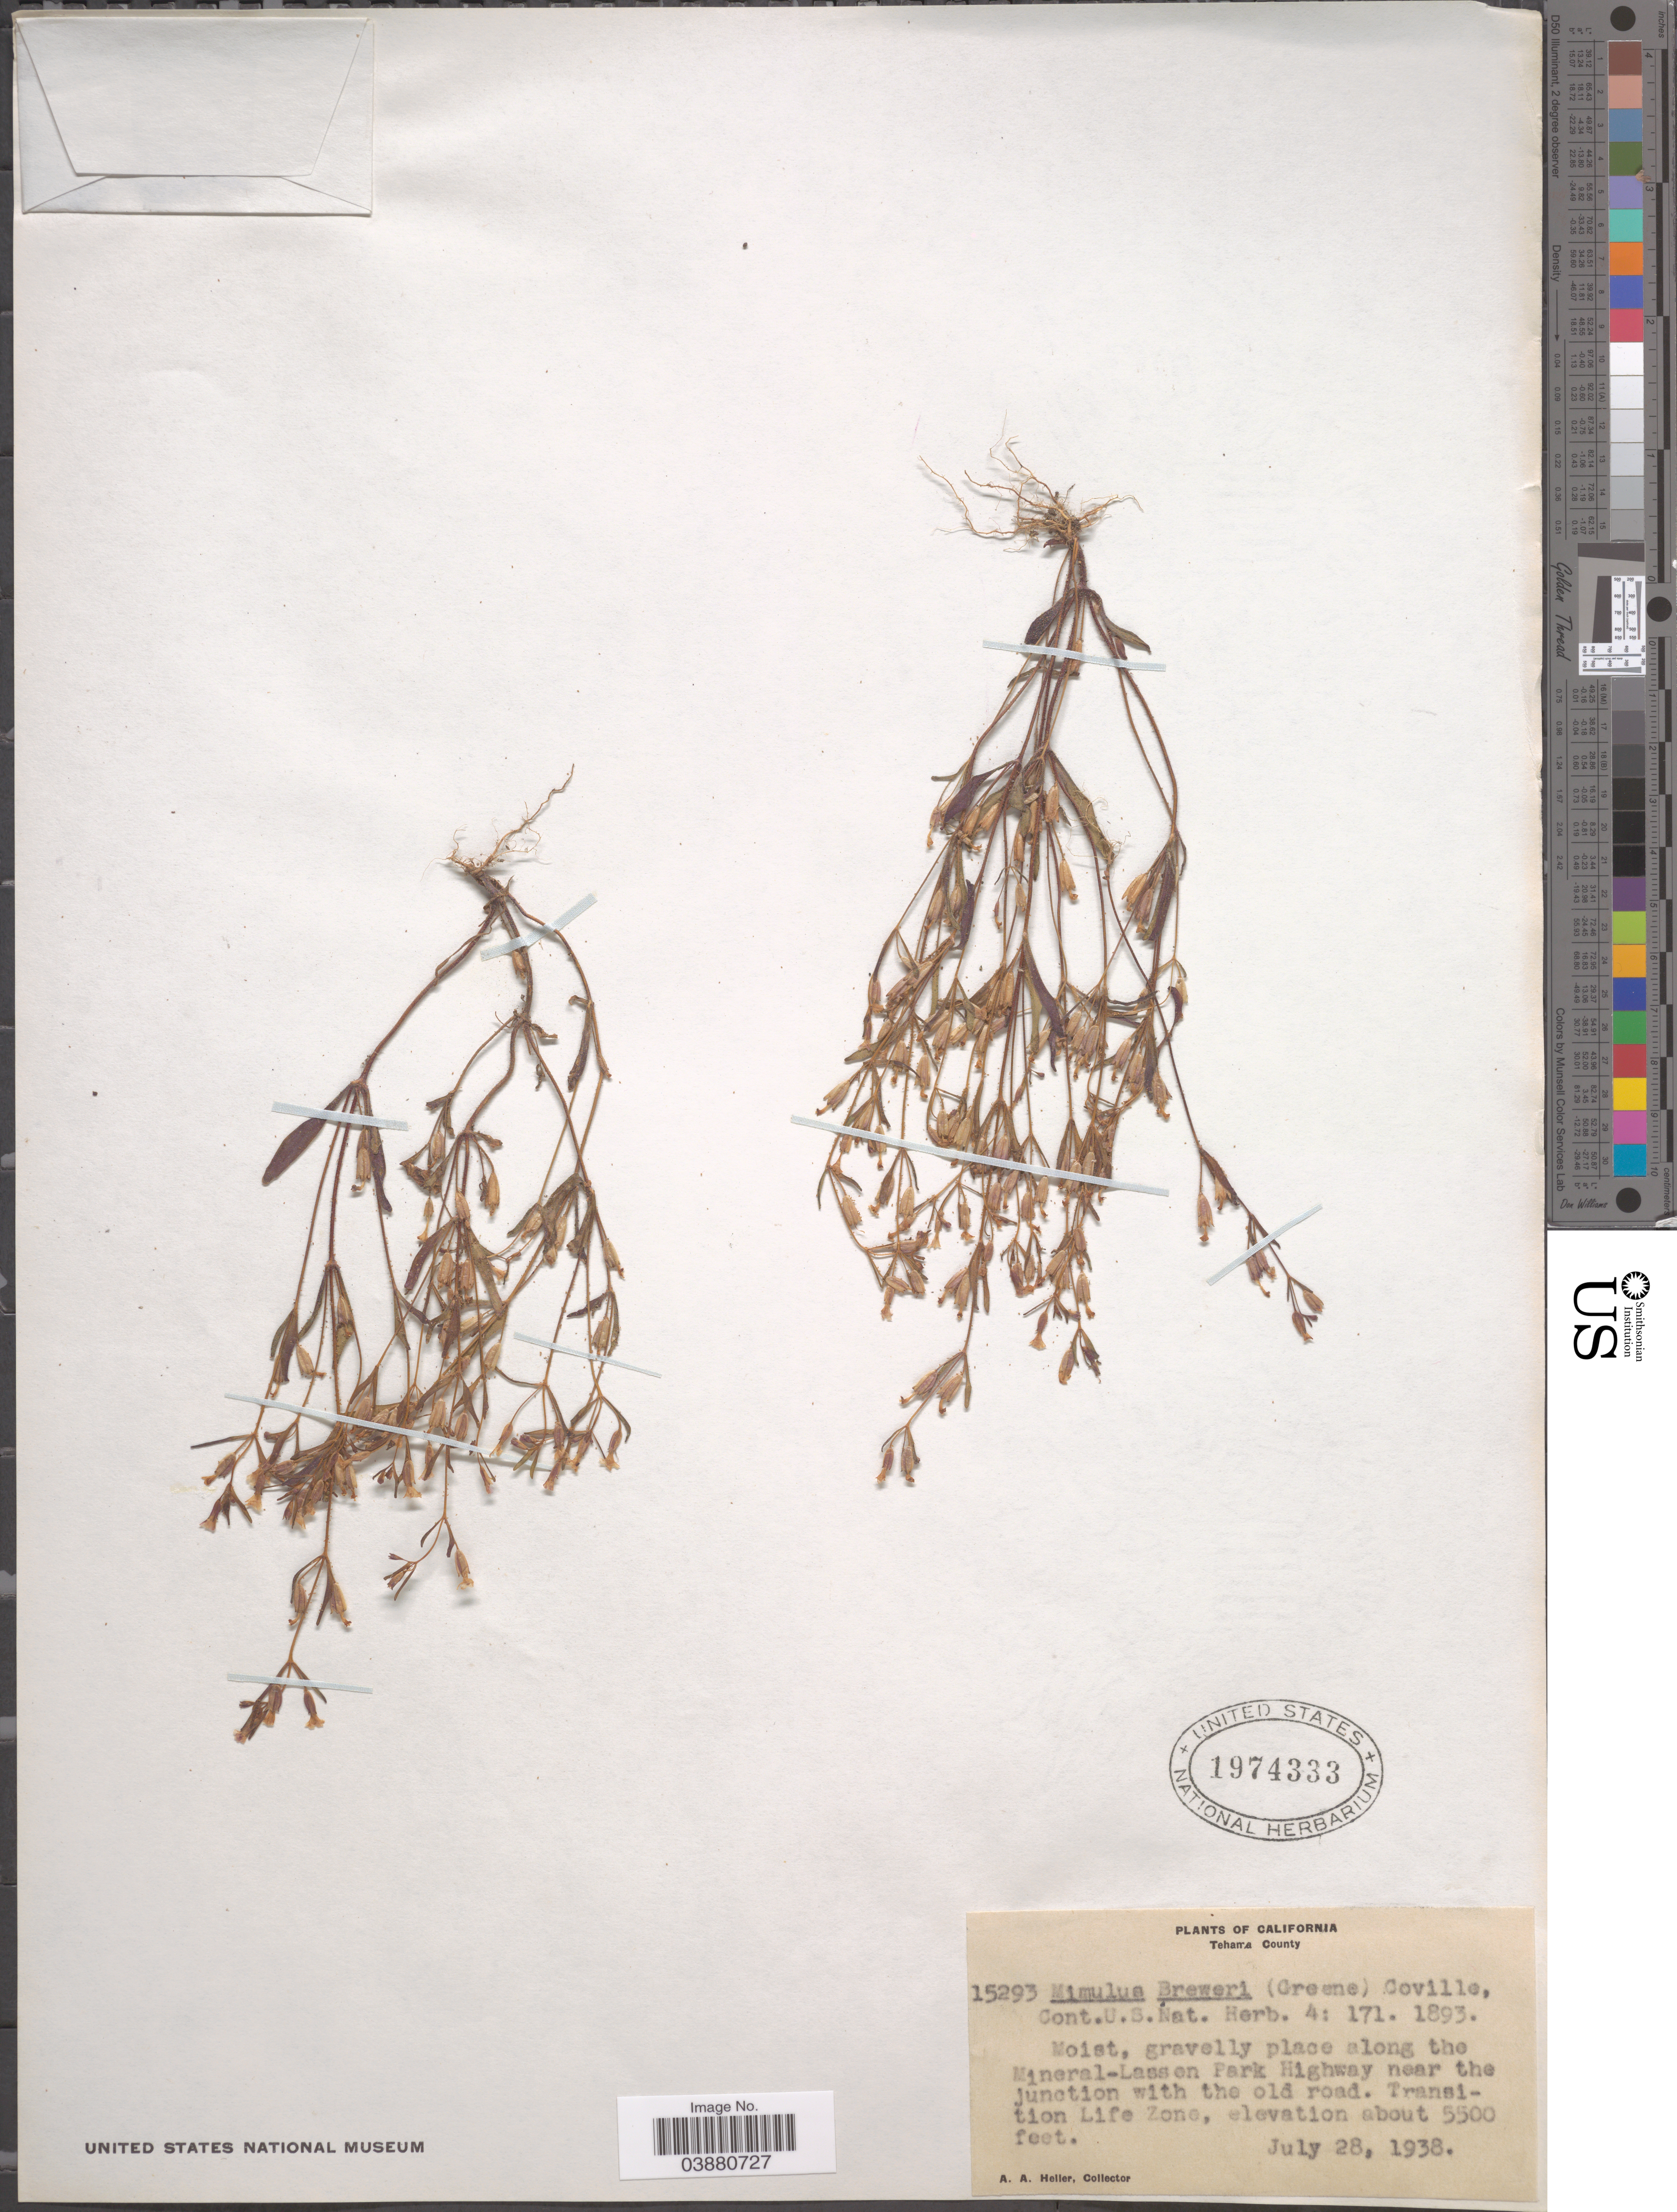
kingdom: Plantae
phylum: Tracheophyta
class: Magnoliopsida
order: Lamiales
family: Phrymaceae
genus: Mimulus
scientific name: Mimulus breweri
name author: (Greene) Coville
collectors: A. A. Heller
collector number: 15293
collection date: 1938-07-28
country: United States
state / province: California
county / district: Tehama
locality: Tehama County. Moist, gravelly place along the Mineral-Lassen Park Highway near the junction with the old road. Transition Life Zone.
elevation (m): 1676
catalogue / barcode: US 1974333